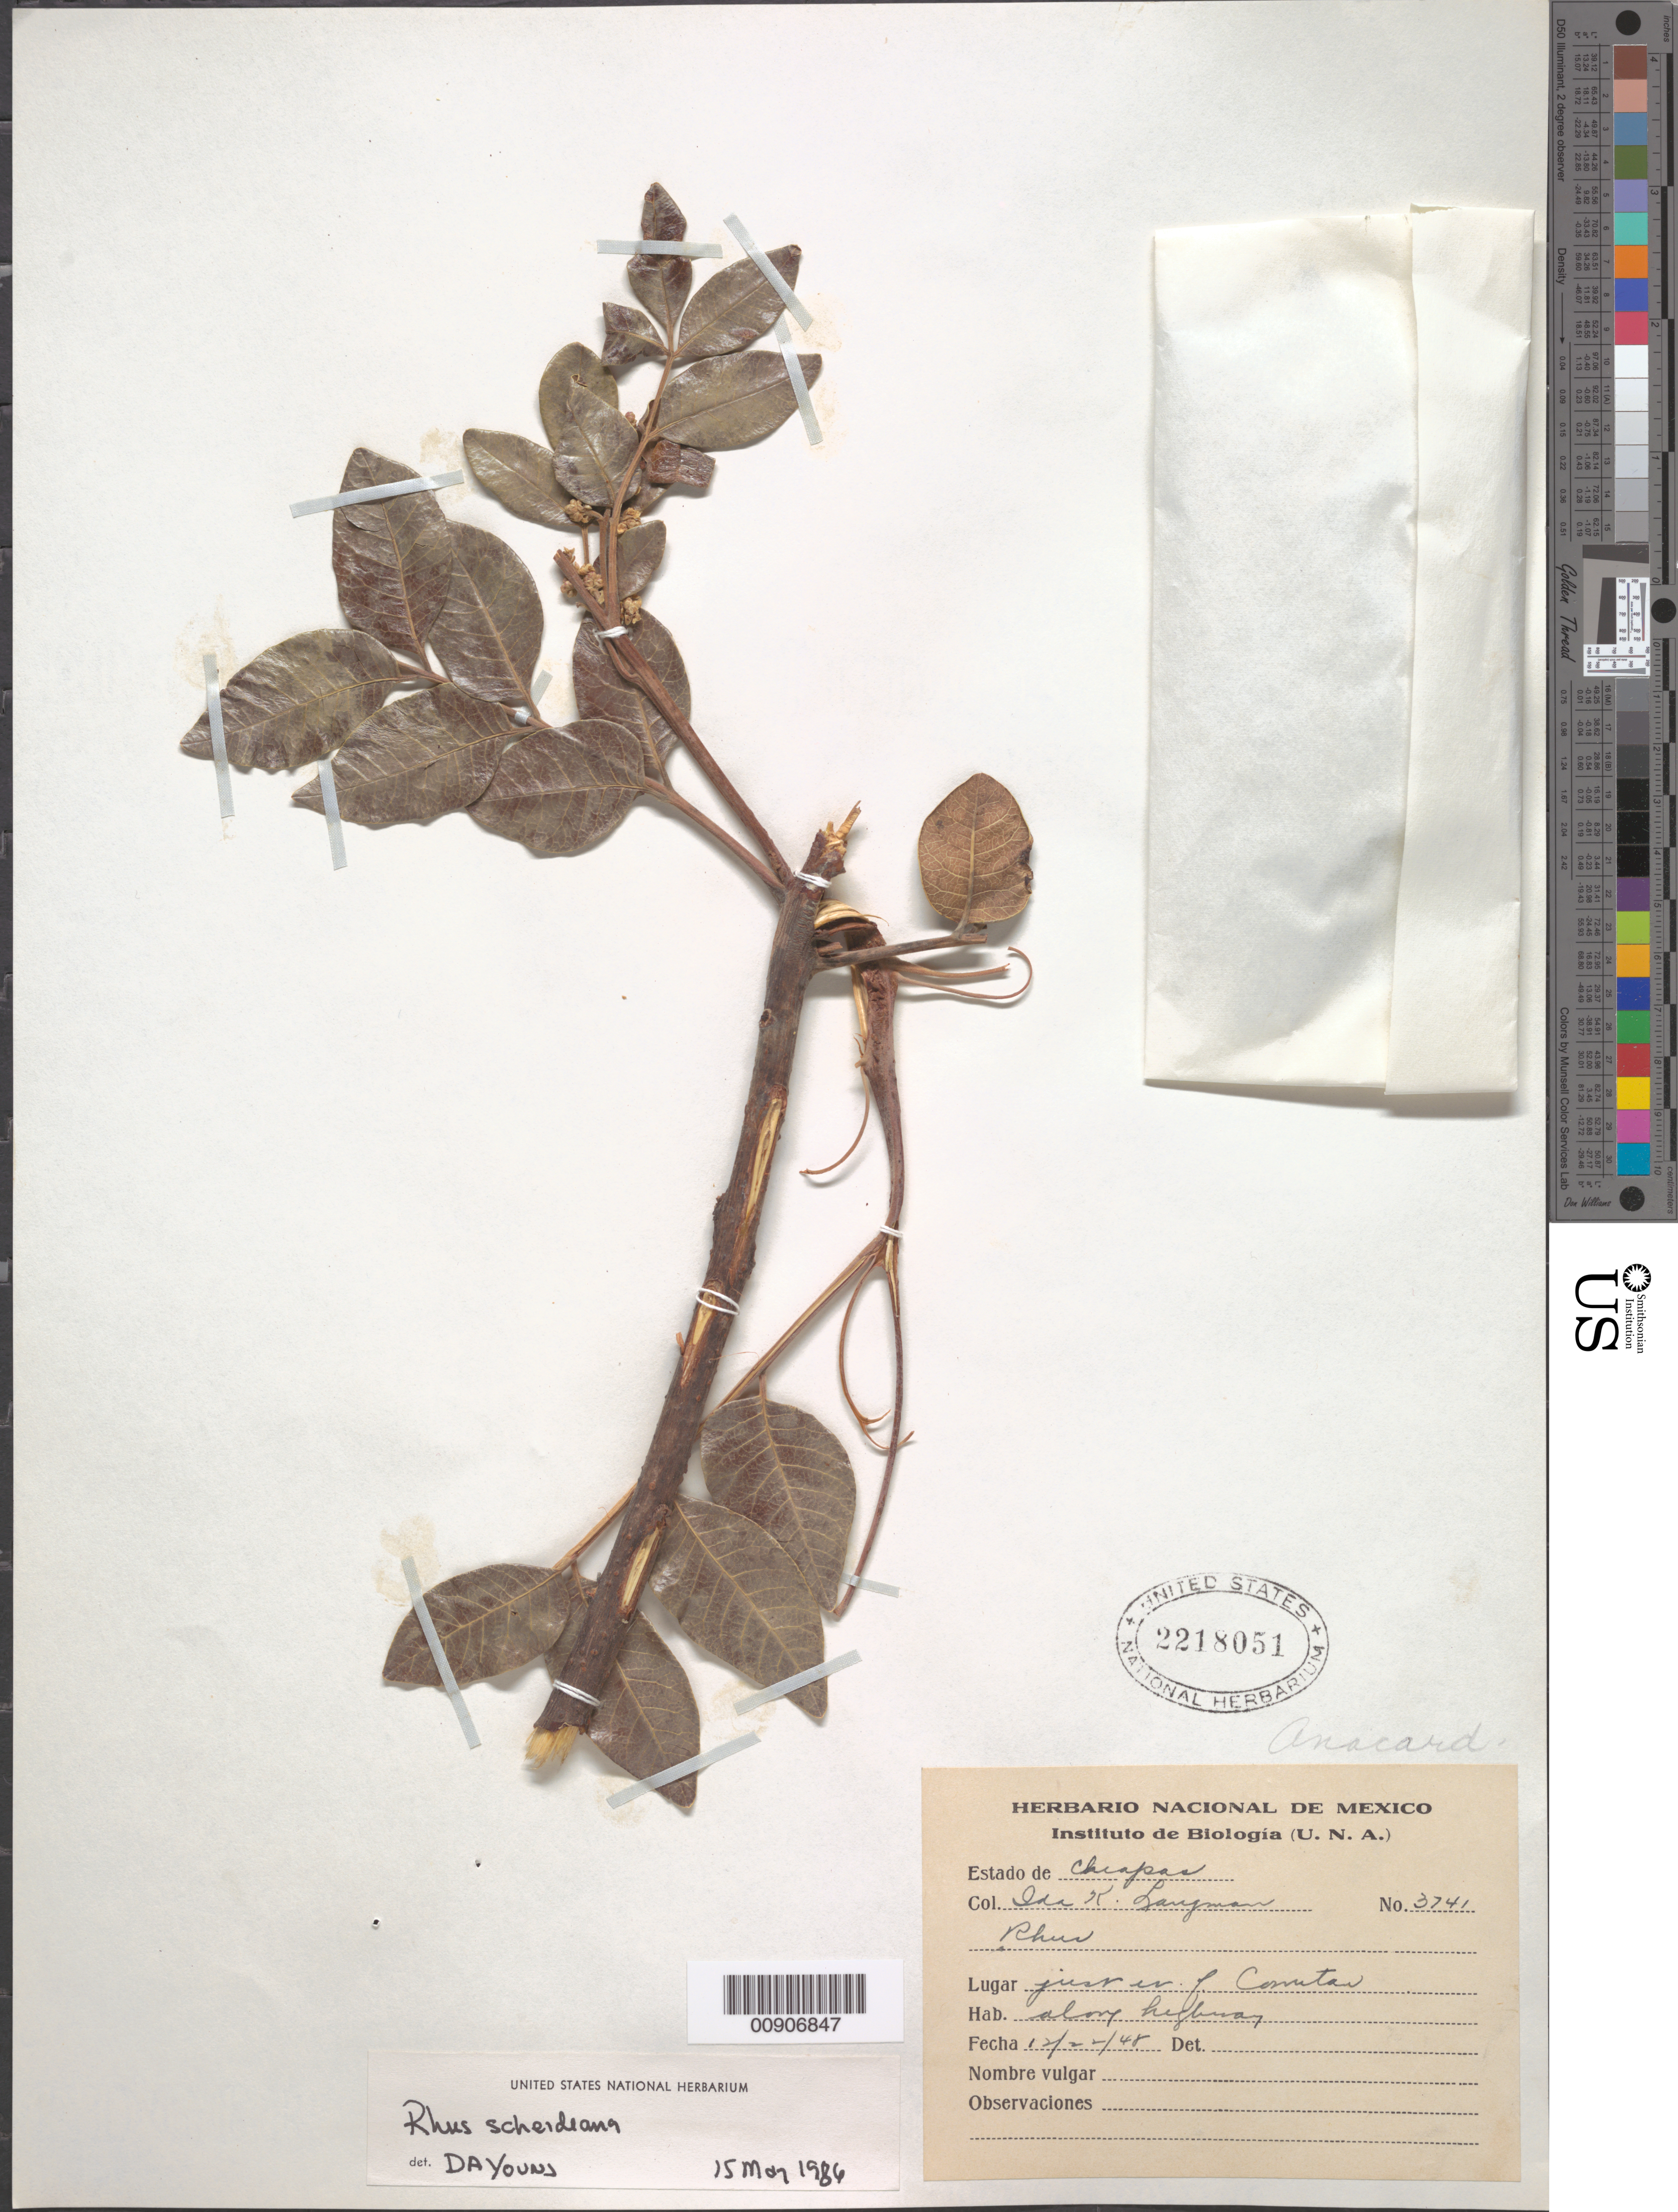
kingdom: Plantae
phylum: Tracheophyta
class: Magnoliopsida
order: Sapindales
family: Anacardiaceae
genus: Rhus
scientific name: Rhus schiedeana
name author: Schltdl.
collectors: I. K. Langman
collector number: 3741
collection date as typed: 22 Dec 1948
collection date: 1948-12-22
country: Mexico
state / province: Chiapas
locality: Just in f. Comitán, Chiapas.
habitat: Along highway.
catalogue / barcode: US 2218051